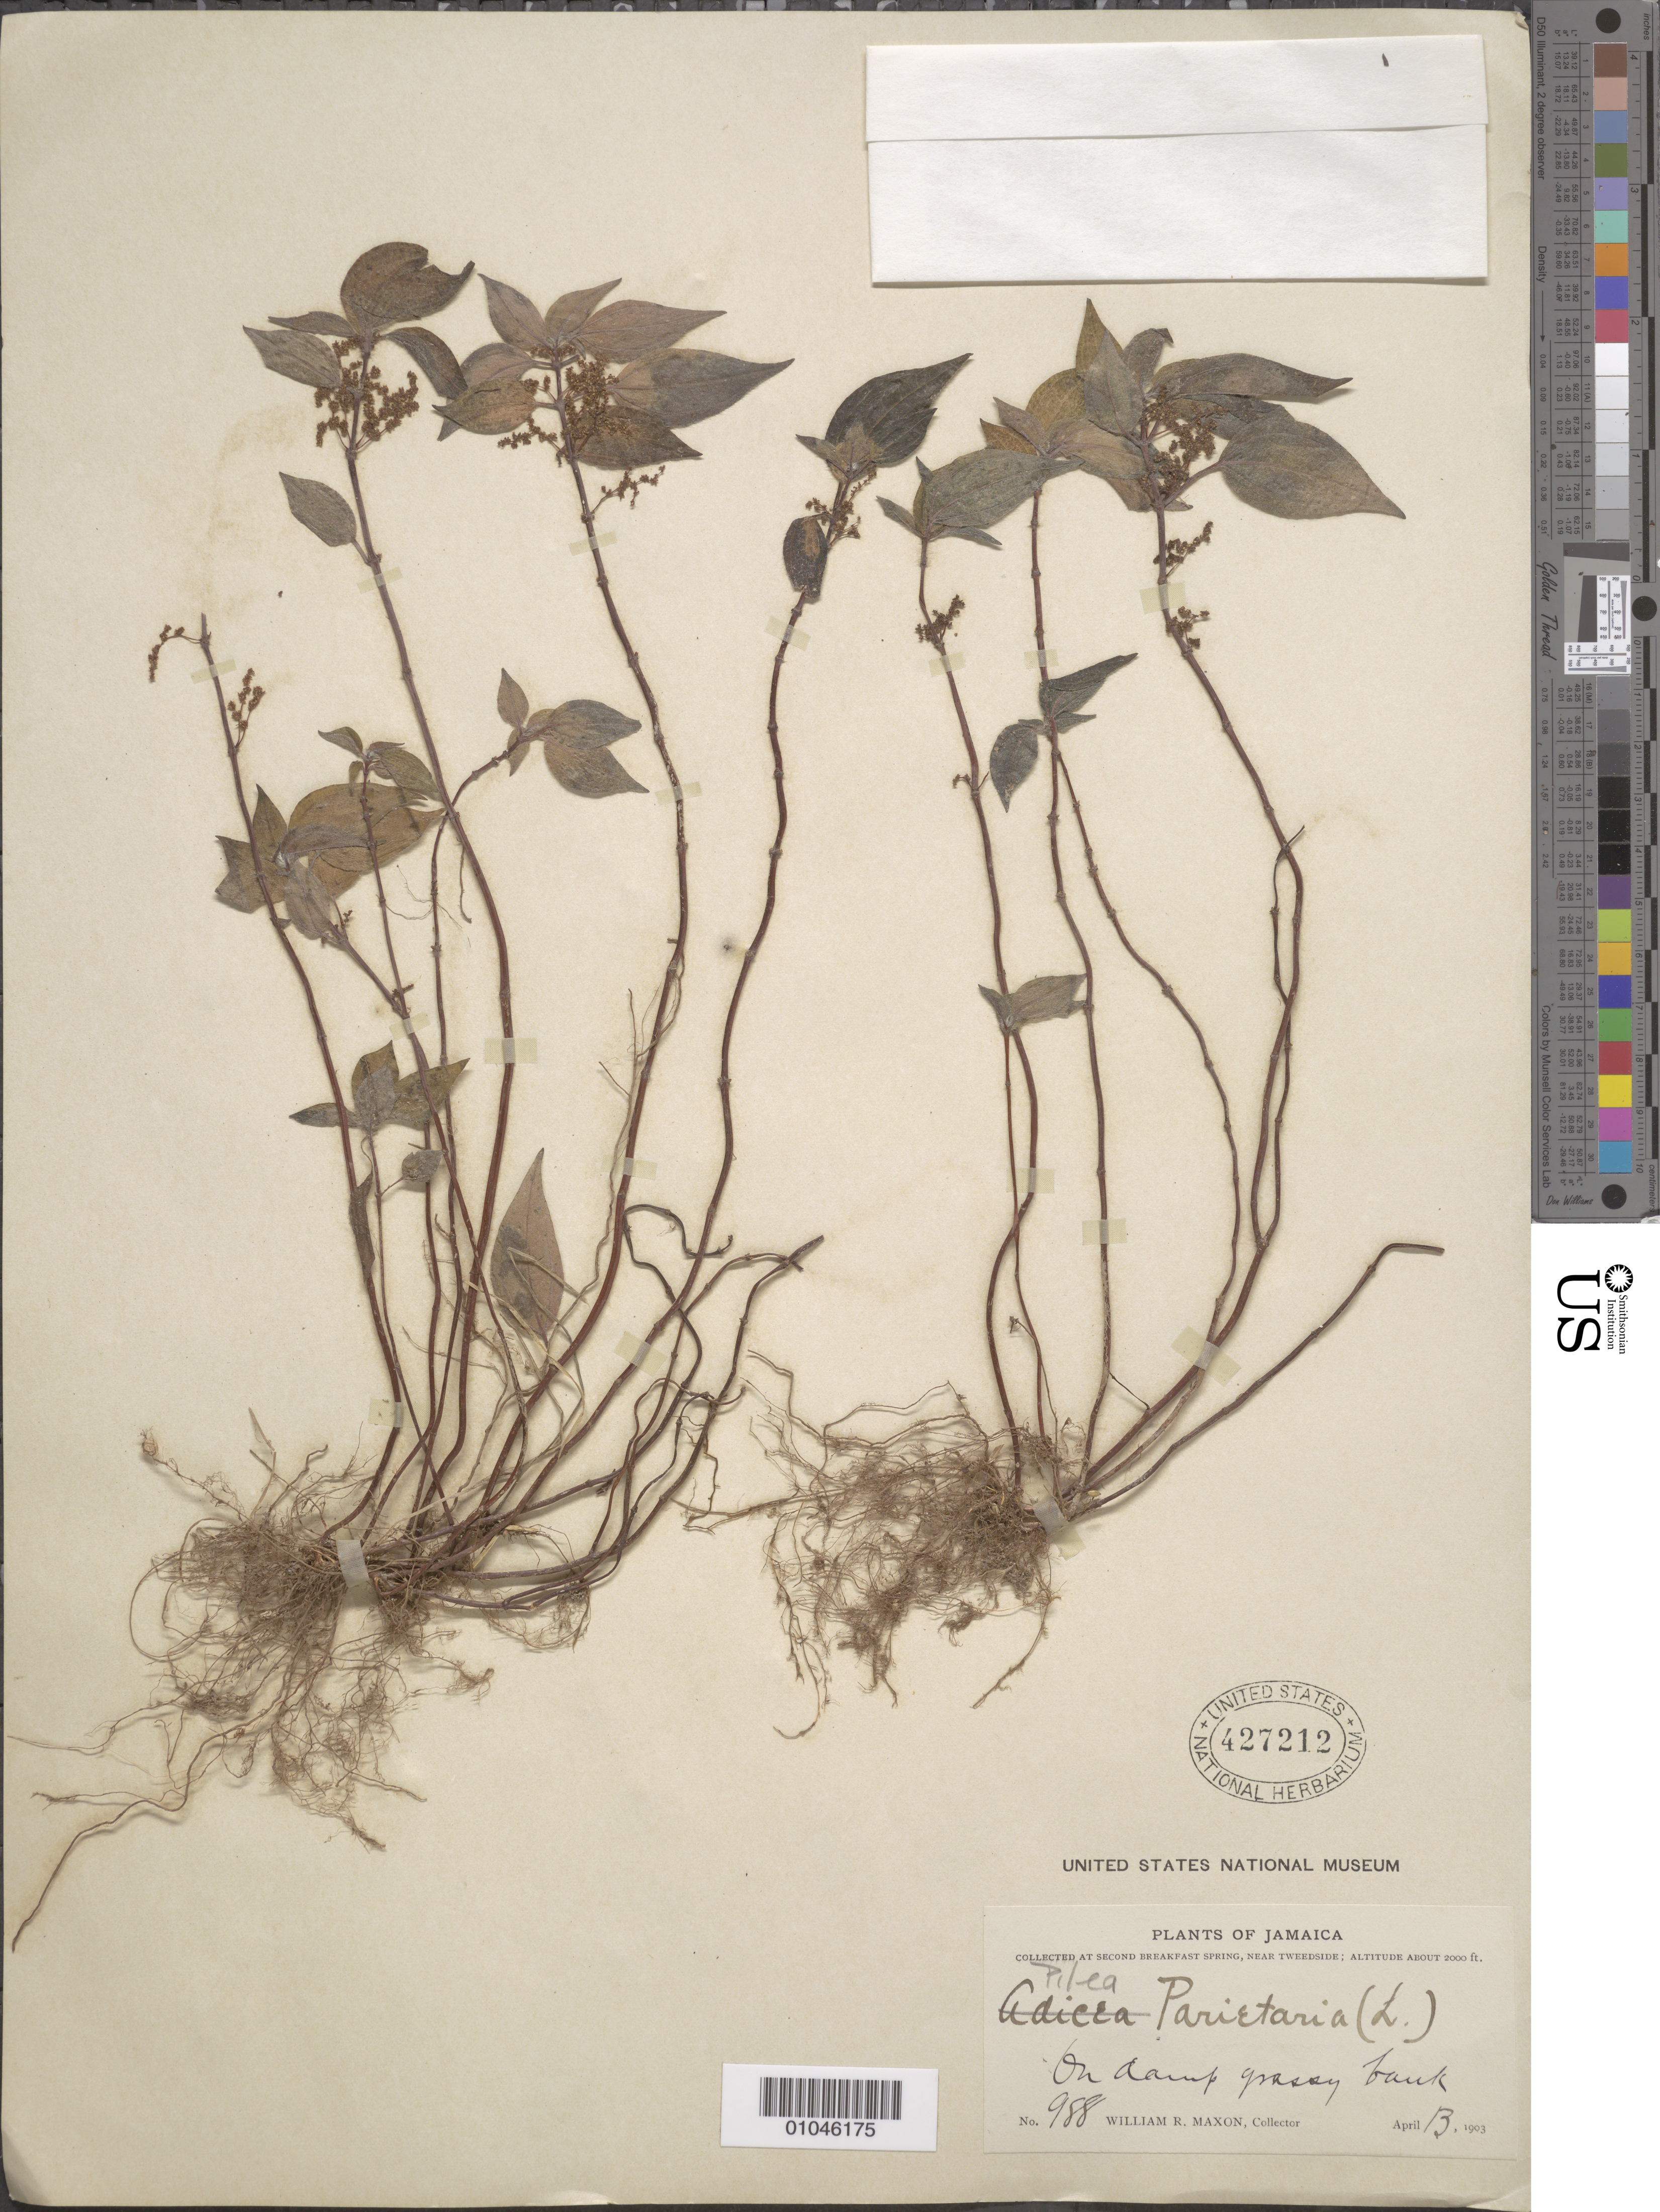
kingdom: Plantae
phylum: Tracheophyta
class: Magnoliopsida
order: Rosales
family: Urticaceae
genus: Pilea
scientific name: Pilea parietaria var. parietaria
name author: (L.) Blume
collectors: W. R. Maxon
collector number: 988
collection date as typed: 13 Apr 1903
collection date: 1903-04-13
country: Jamaica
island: Jamaica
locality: On damp mossy bank at second Breakfast Spring, near Tweedside.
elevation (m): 610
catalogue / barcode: US 427212